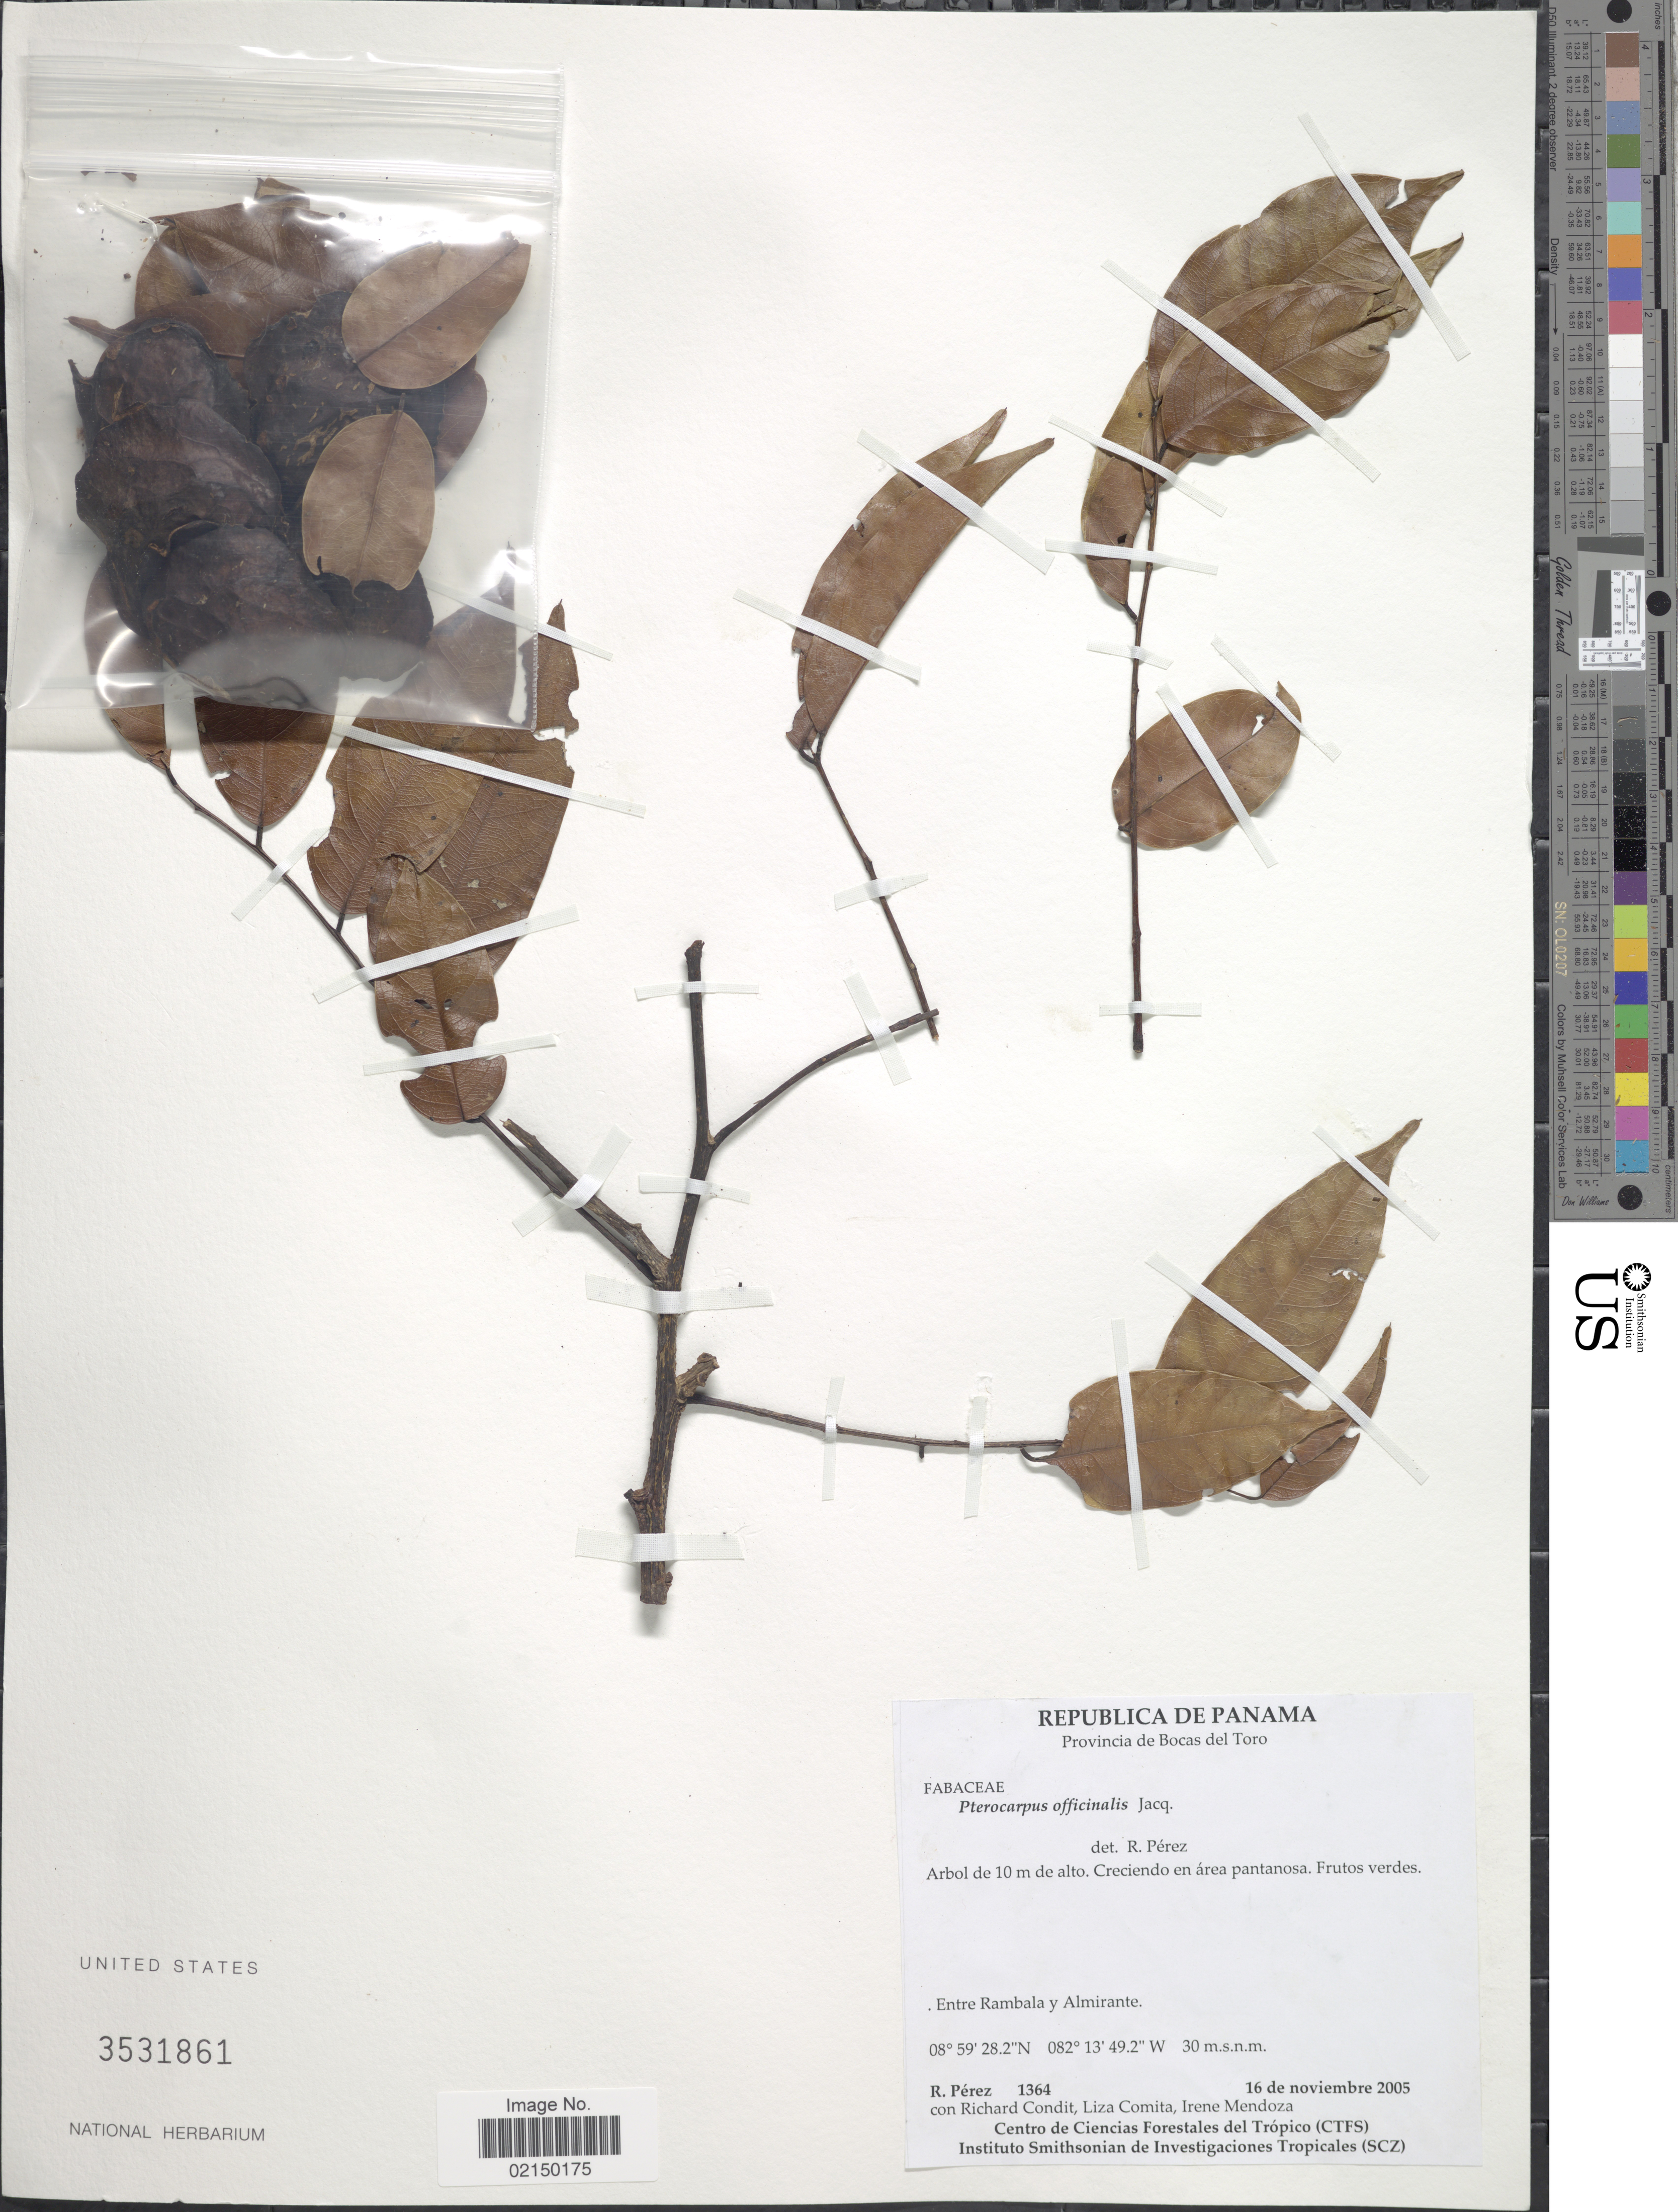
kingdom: Plantae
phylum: Tracheophyta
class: Magnoliopsida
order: Fabales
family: Fabaceae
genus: Pterocarpus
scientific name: Pterocarpus officinalis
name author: Jacq.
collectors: R. Perez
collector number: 1364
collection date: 2005-11-16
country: Panama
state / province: Bocas del Toro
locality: Entre Rambala y Almirante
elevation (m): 30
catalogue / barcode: US 3531861